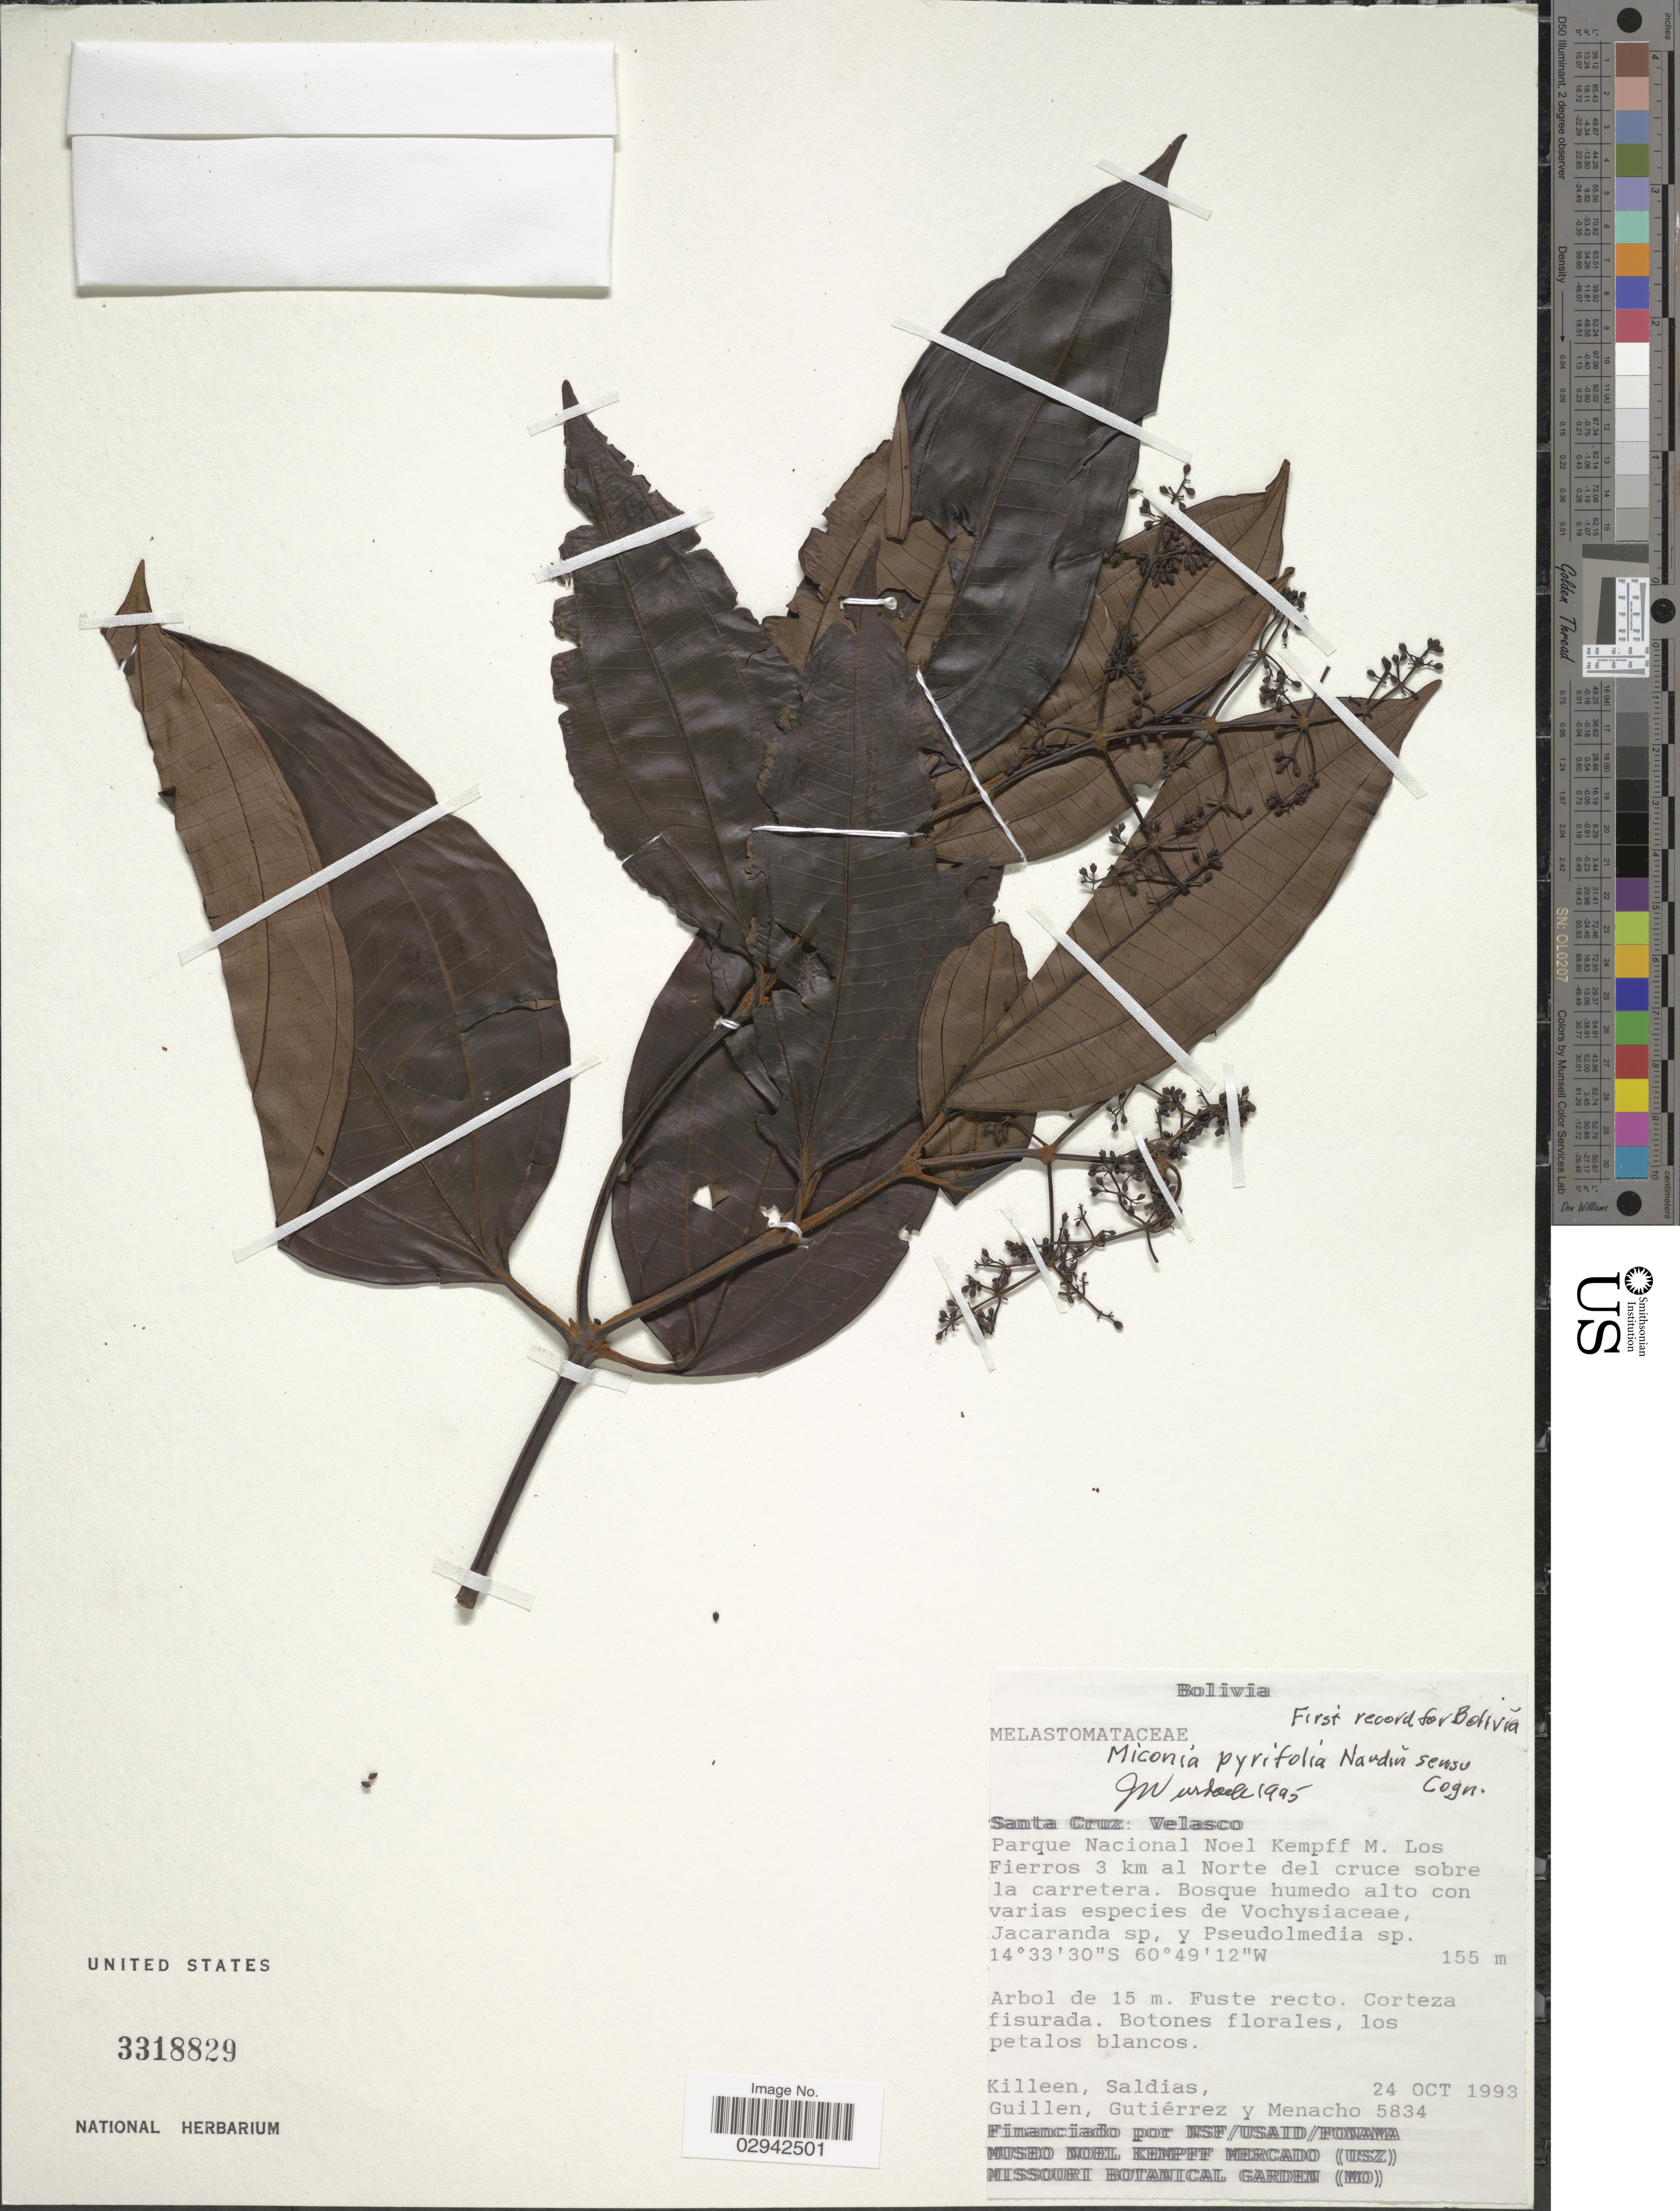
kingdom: Plantae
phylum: Tracheophyta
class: Magnoliopsida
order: Myrtales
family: Melastomataceae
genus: Miconia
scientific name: Miconia pyrifolia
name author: Naudin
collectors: Killeen, --, -. Saldias, -- Guillen, Gutiérrez, -- & Menacho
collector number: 5834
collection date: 1993-10-24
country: Bolivia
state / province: Santa Cruz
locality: Santa Cruz: Velasco, Parque Nacional Noel Kempff M. Los Fierros 3 km al Norte del cruce sobre la carretera.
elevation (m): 155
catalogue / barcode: US 3318829